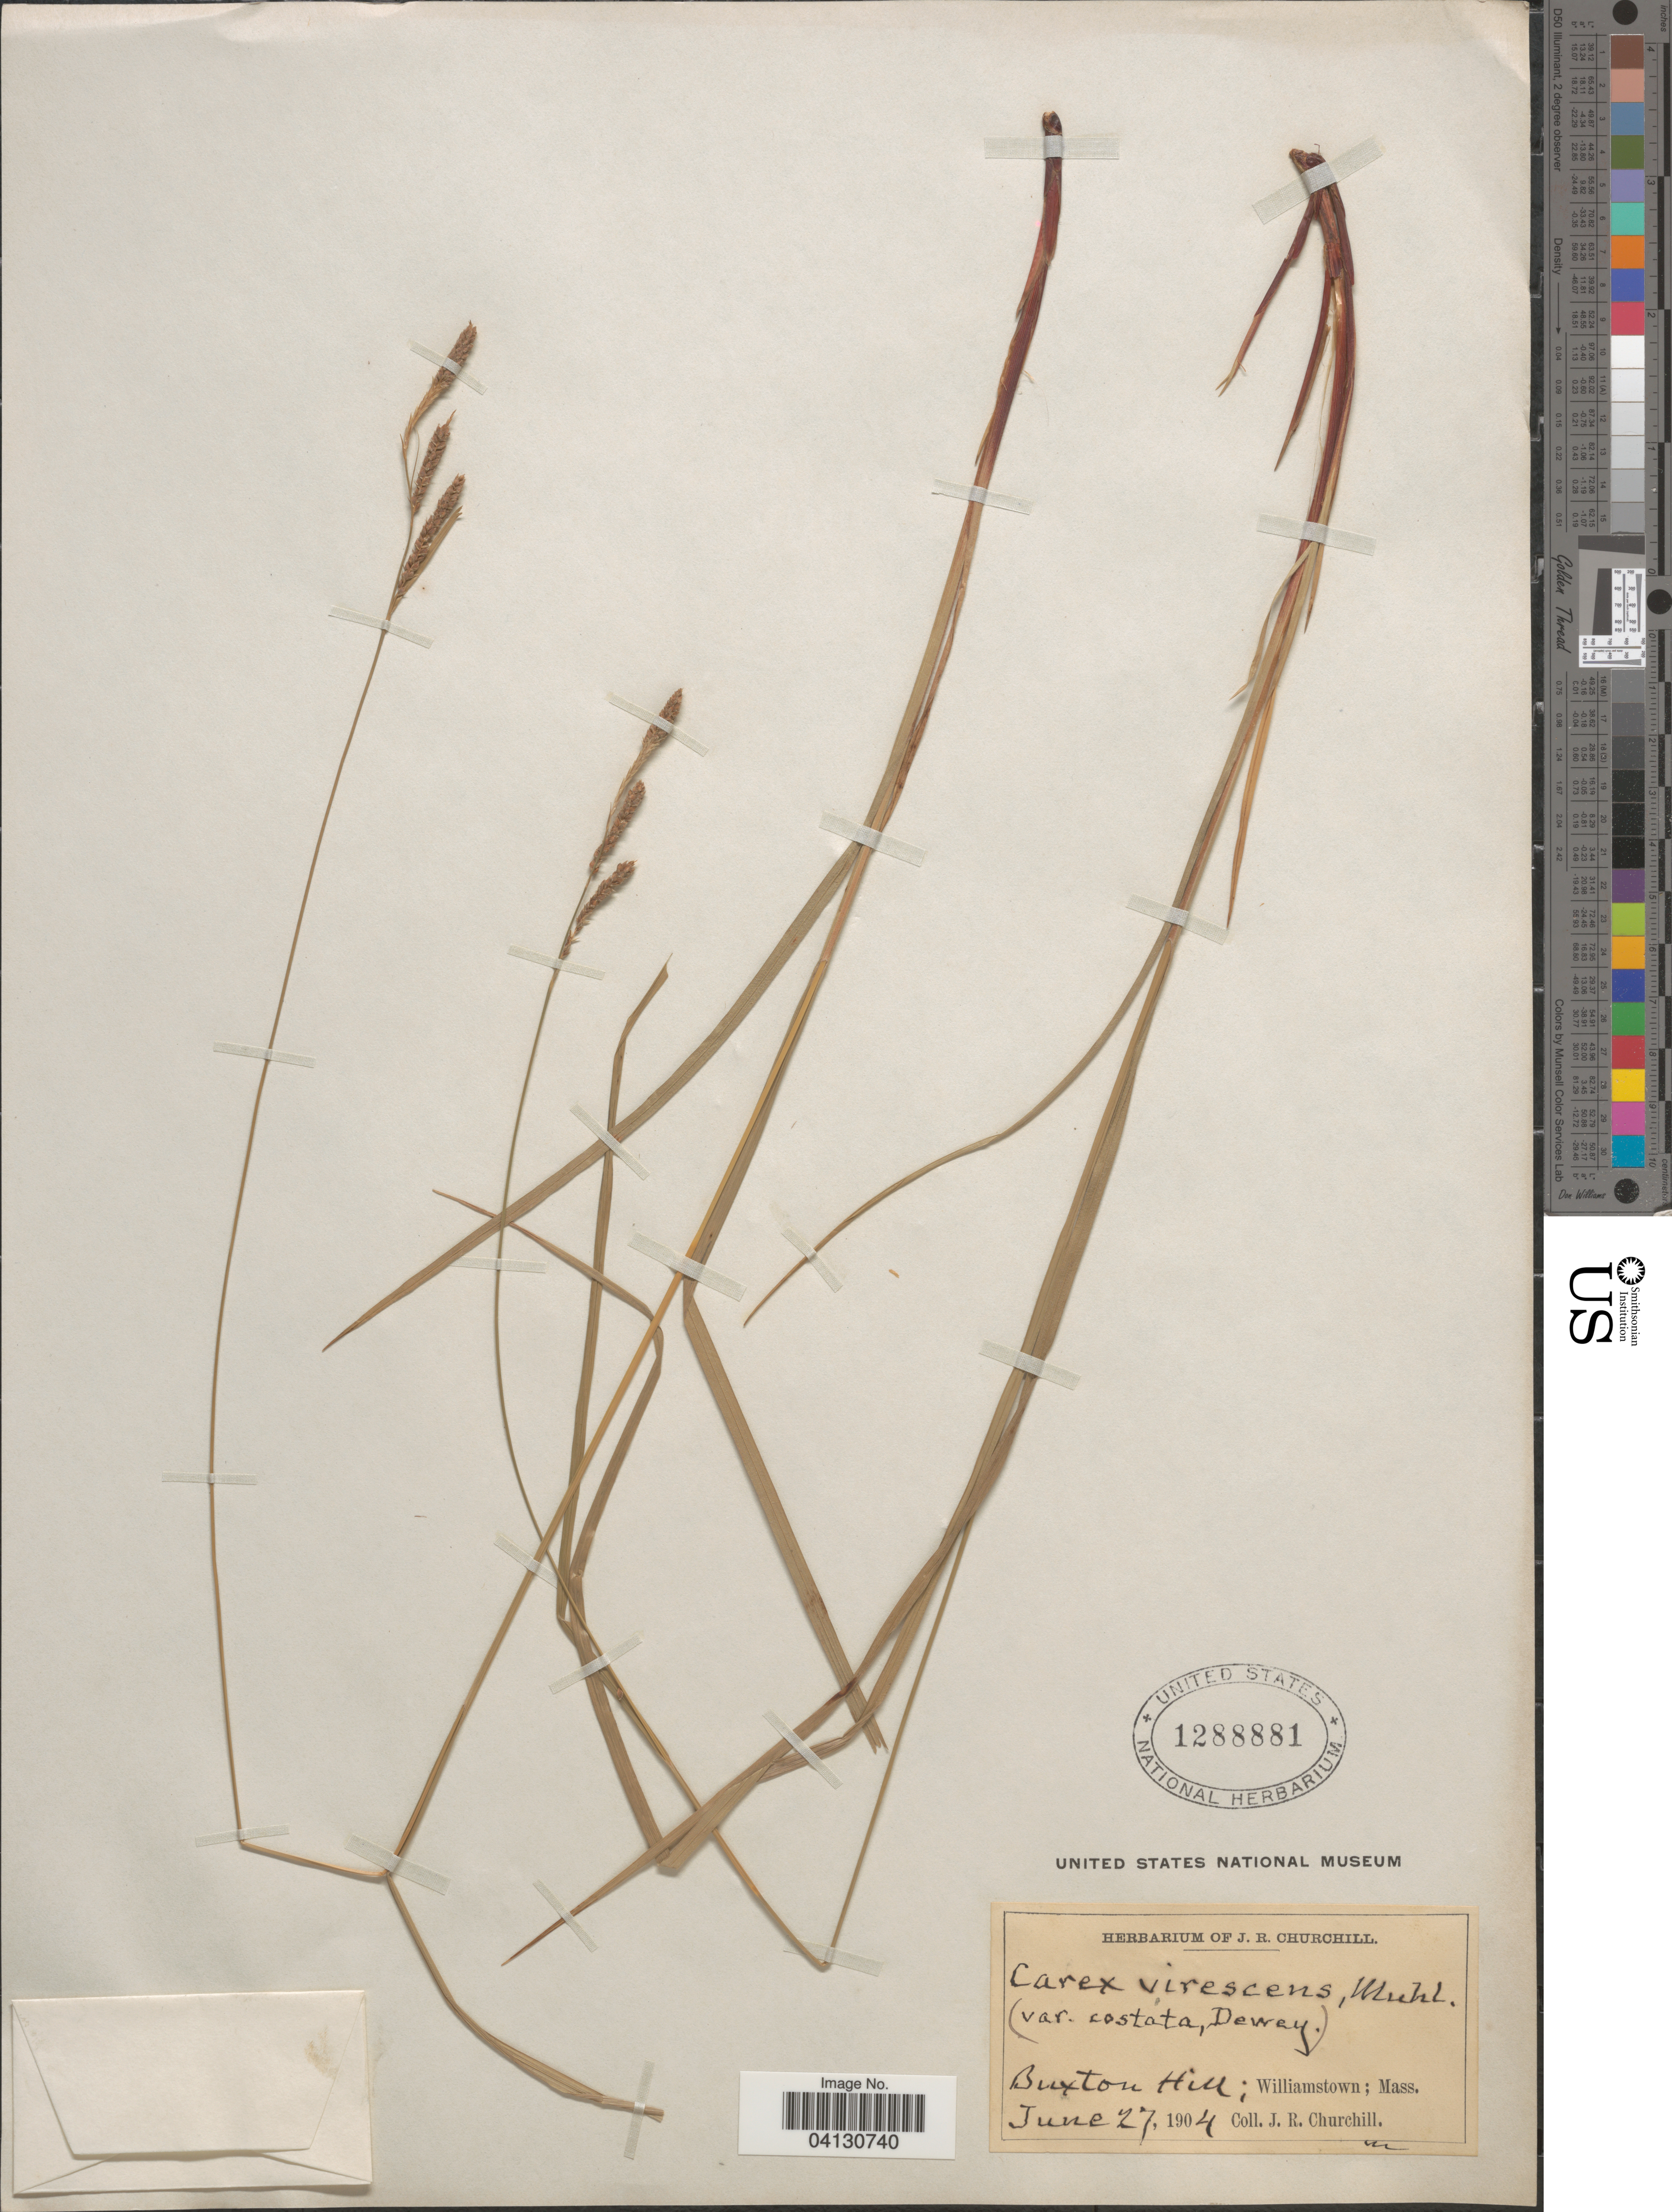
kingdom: Plantae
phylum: Tracheophyta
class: Liliopsida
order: Poales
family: Cyperaceae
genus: Carex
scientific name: Carex virescens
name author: Muhl. ex Willd.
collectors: J. Churchill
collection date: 1904-06-27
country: United States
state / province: Massachusetts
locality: Buxton Hill; Williamstown.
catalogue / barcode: US 1288881